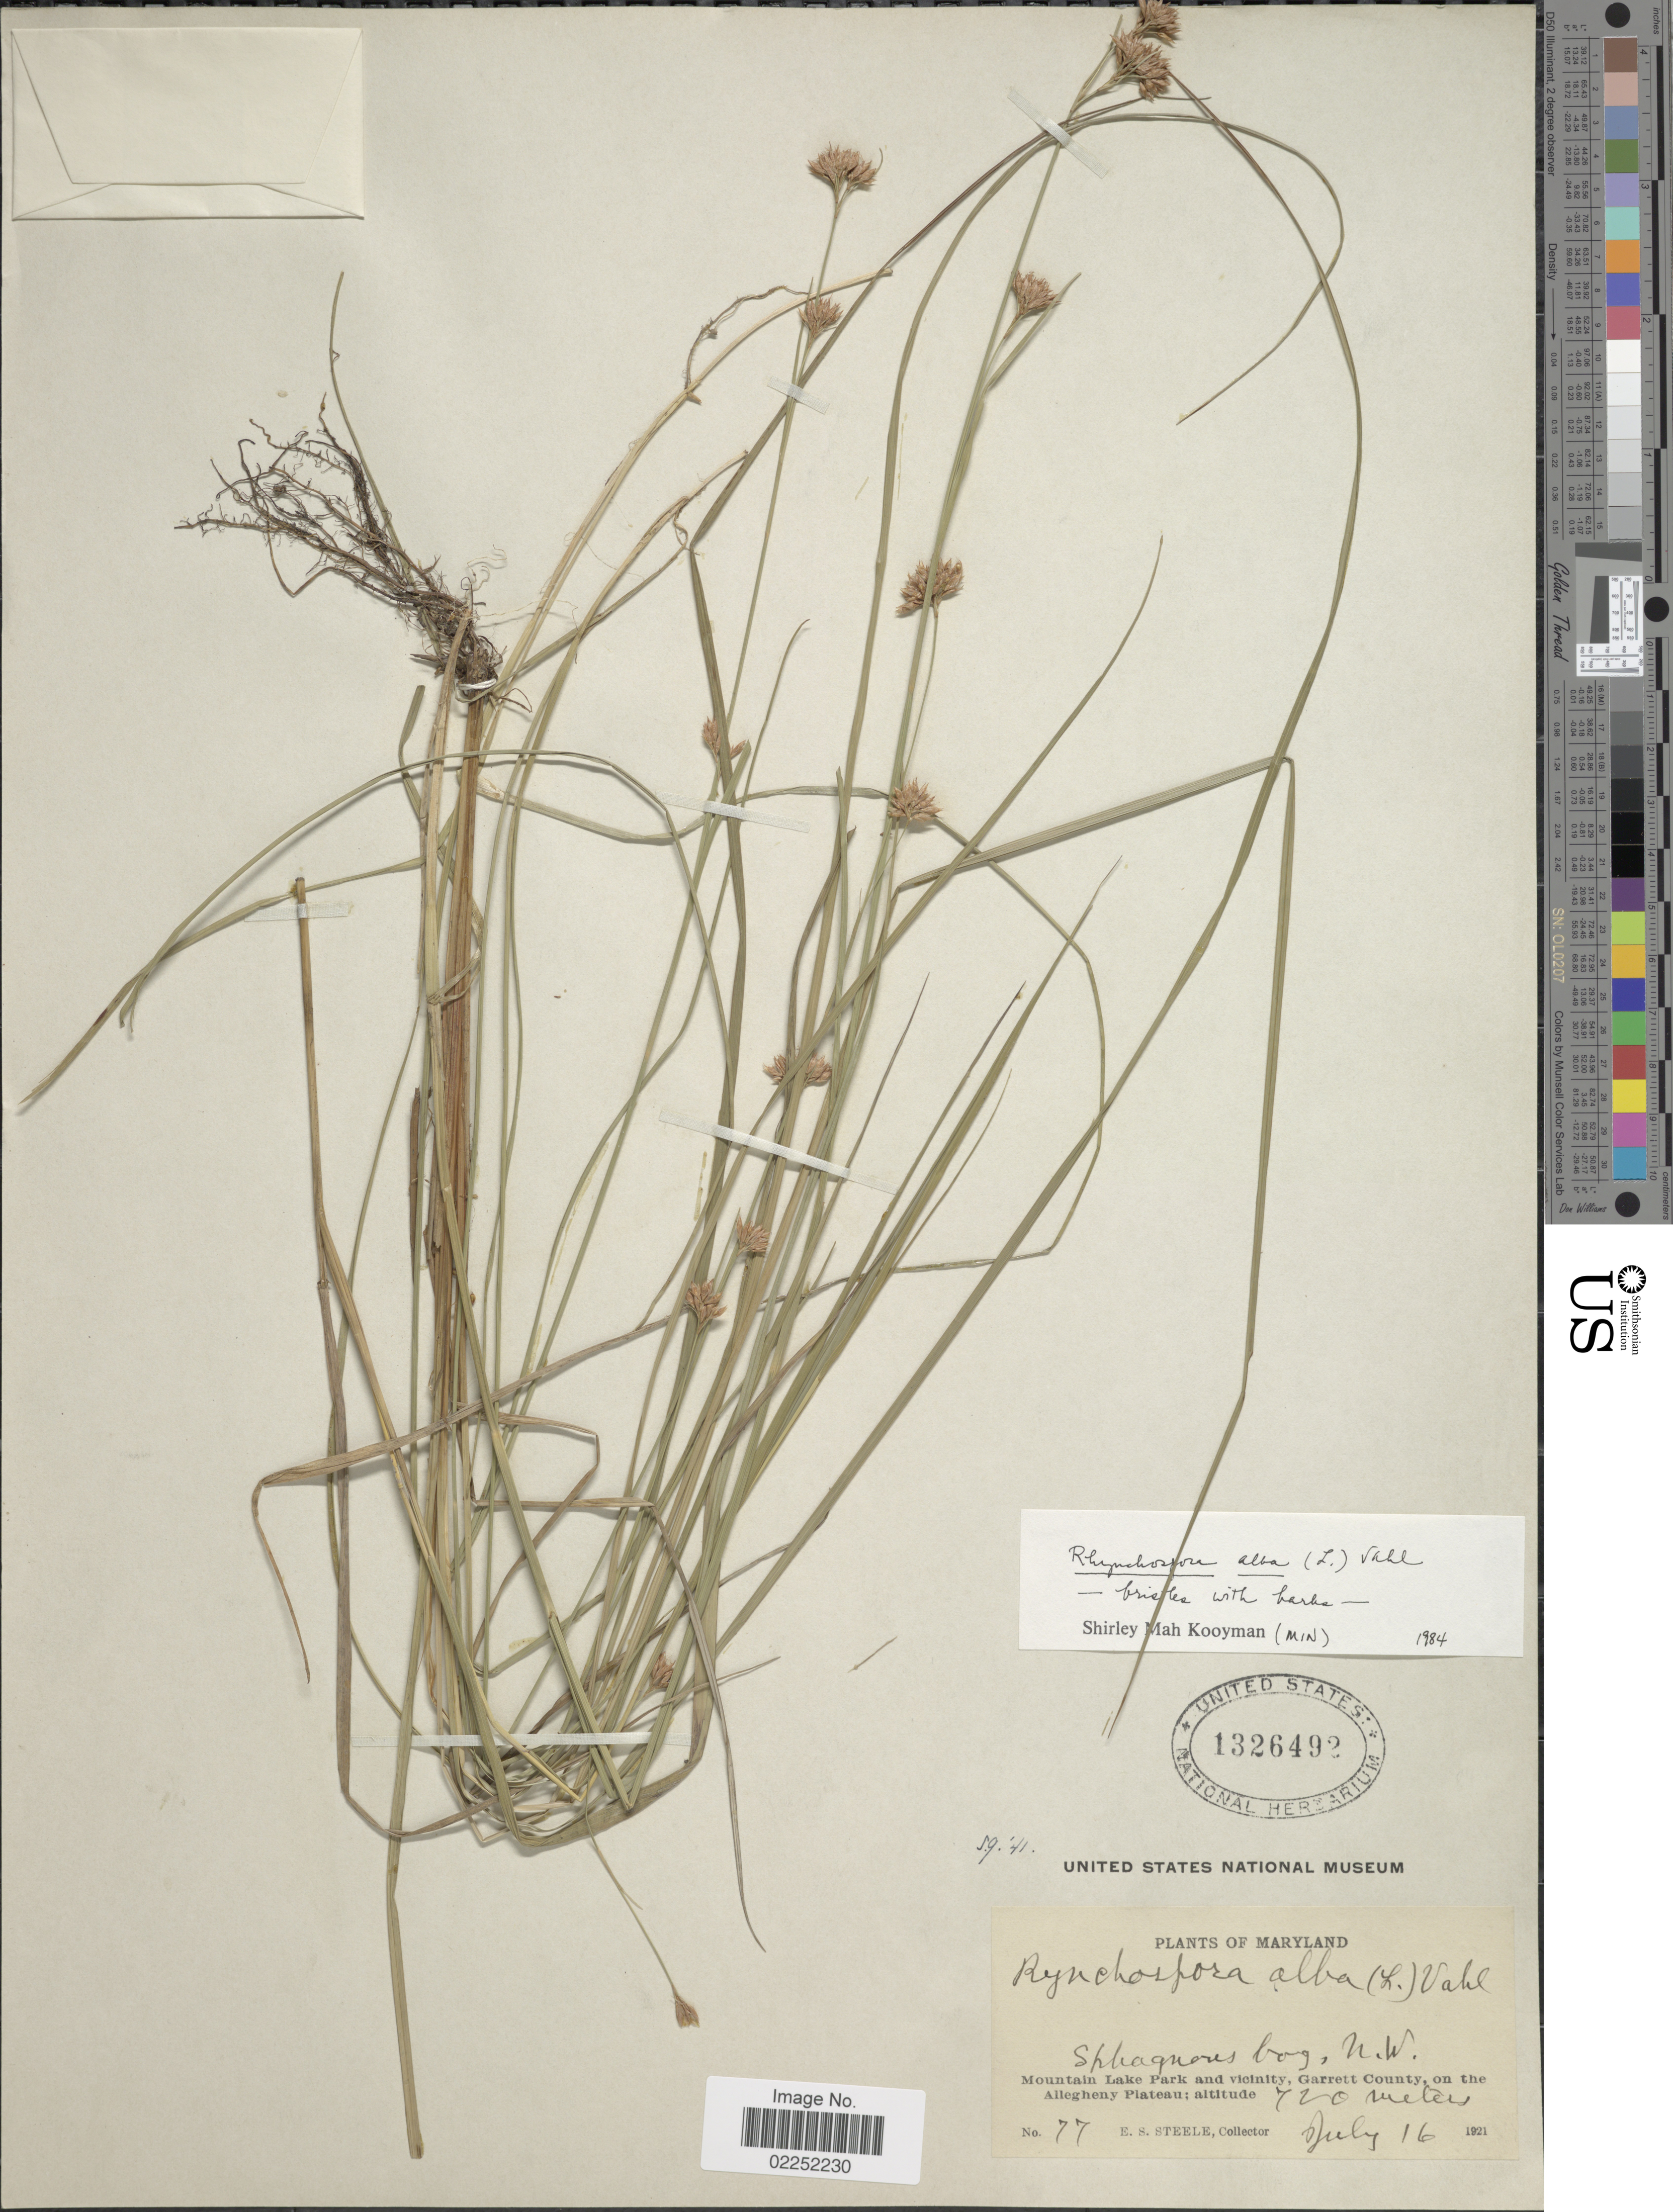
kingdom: Plantae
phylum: Tracheophyta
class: Liliopsida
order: Poales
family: Cyperaceae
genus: Rhynchospora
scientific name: Rhynchospora alba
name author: (L.) Vahl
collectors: E. Steele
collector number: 77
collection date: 1921-07-16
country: United States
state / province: Maryland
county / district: Garrett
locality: Sphagnous bog, N.W. Mountain Lake Park and vicinity, garrett County, on the Allegheny Plateau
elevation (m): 720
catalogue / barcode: US 1326492